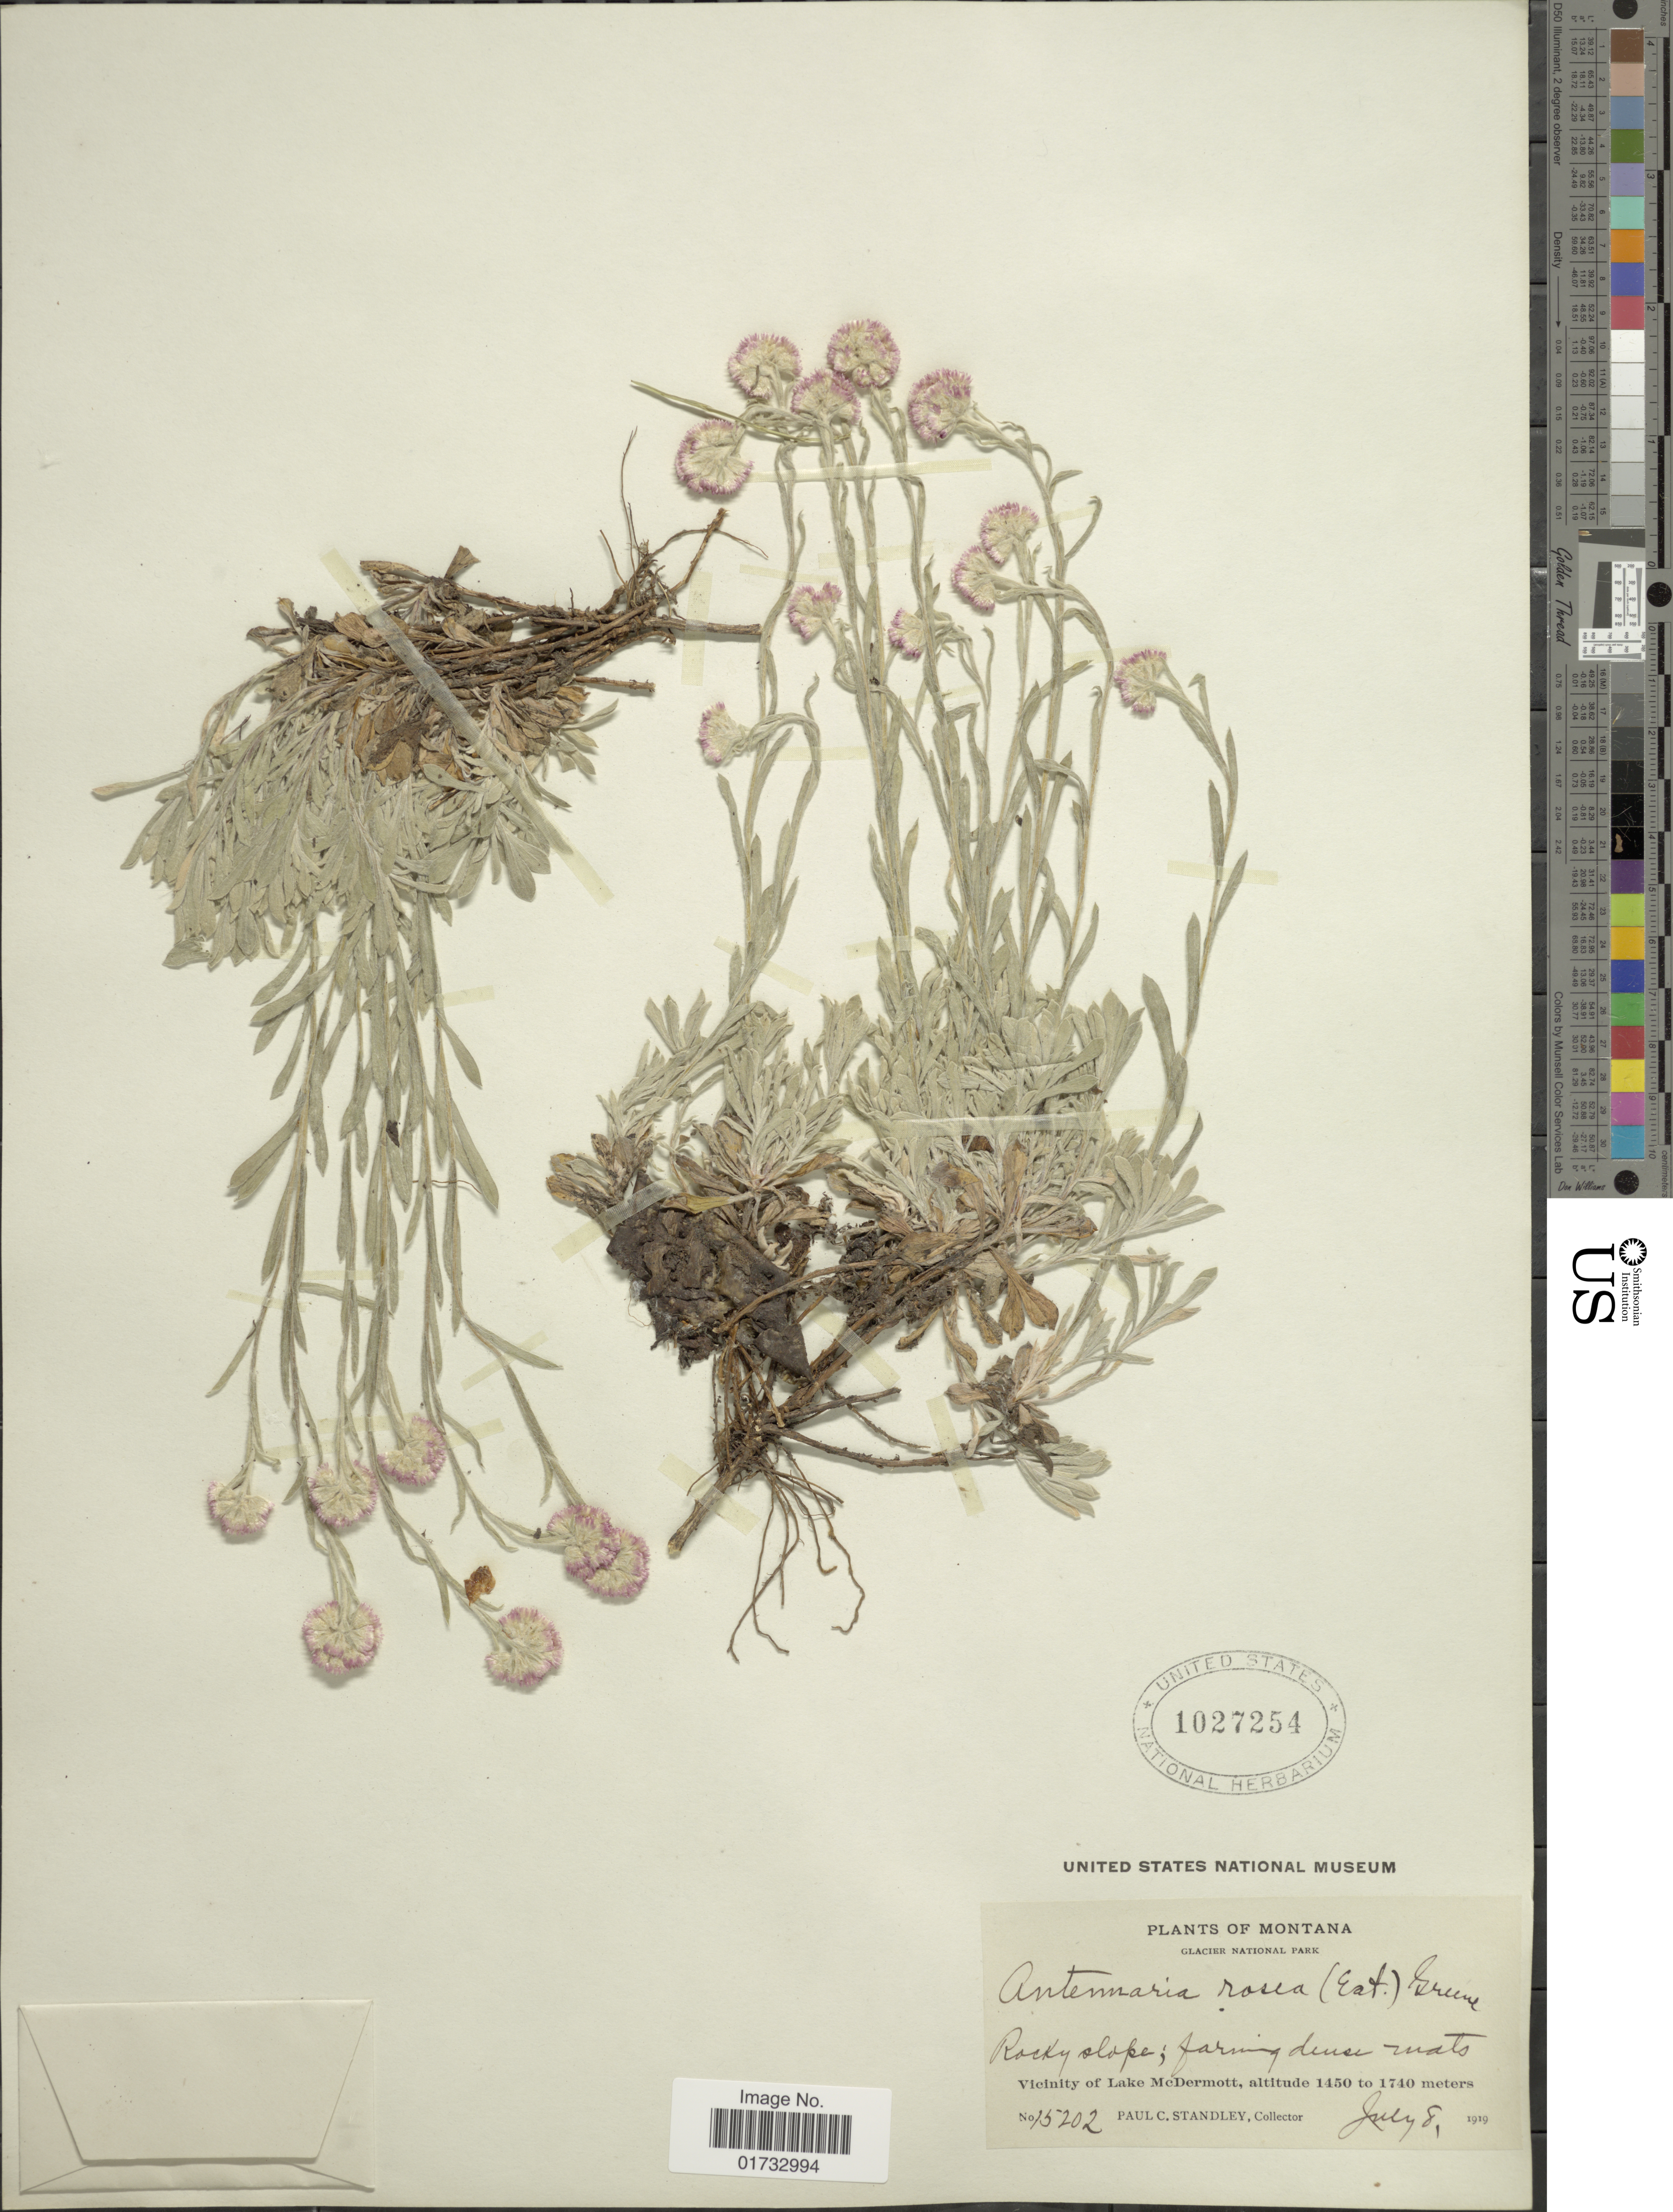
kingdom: Plantae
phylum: Tracheophyta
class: Magnoliopsida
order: Asterales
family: Asteraceae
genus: Antennaria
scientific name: Antennaria rosea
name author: Greene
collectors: P. C. Standley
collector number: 15202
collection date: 1919-07-08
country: United States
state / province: Montana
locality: Rocky slope; farming dense mats, vicinity of Lake McDermott.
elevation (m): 1450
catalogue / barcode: US 1027254